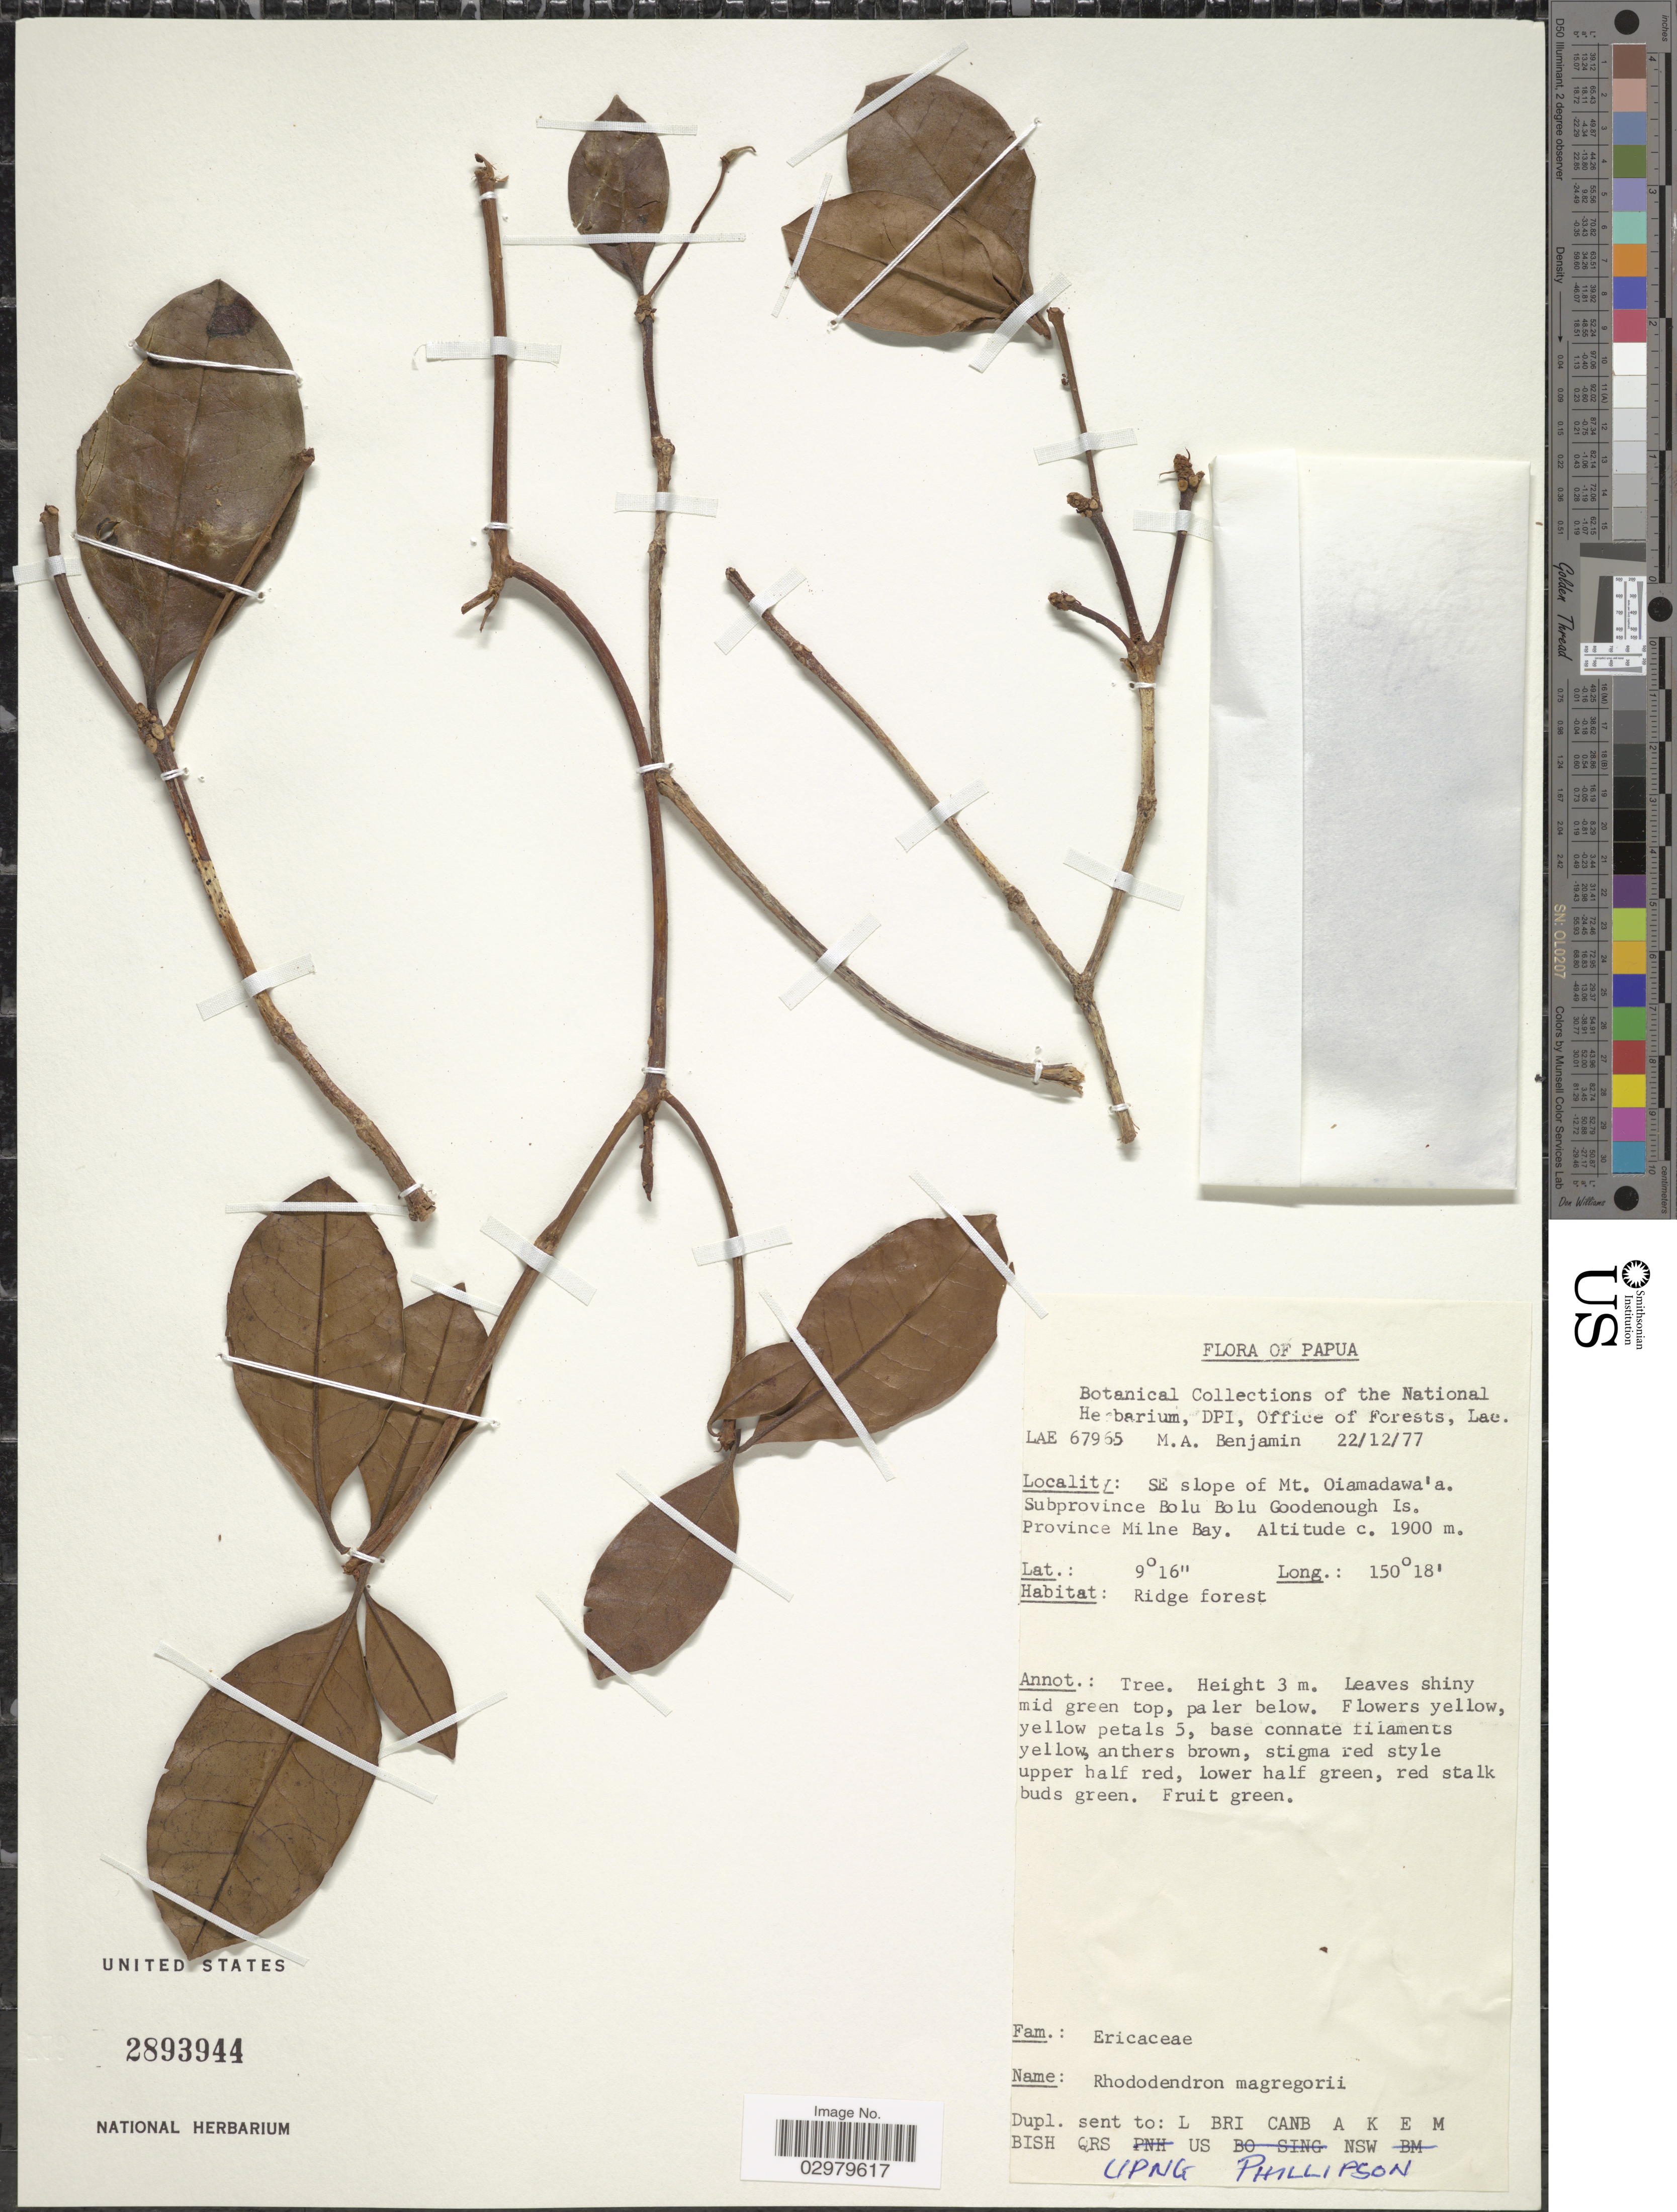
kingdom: Plantae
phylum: Tracheophyta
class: Magnoliopsida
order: Ericales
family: Ericaceae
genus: Rhododendron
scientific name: Rhododendron macgregoriae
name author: F. Muell.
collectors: M. Benjamin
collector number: LAE 67965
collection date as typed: Transcribed d/m/y: 22/12/77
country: Papua New Guinea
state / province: Milne Bay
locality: SE slope of Mt. Oiamadawa'a. Subprovince Bolu Bolu Goodenough Is.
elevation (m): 1900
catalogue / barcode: US 2893944